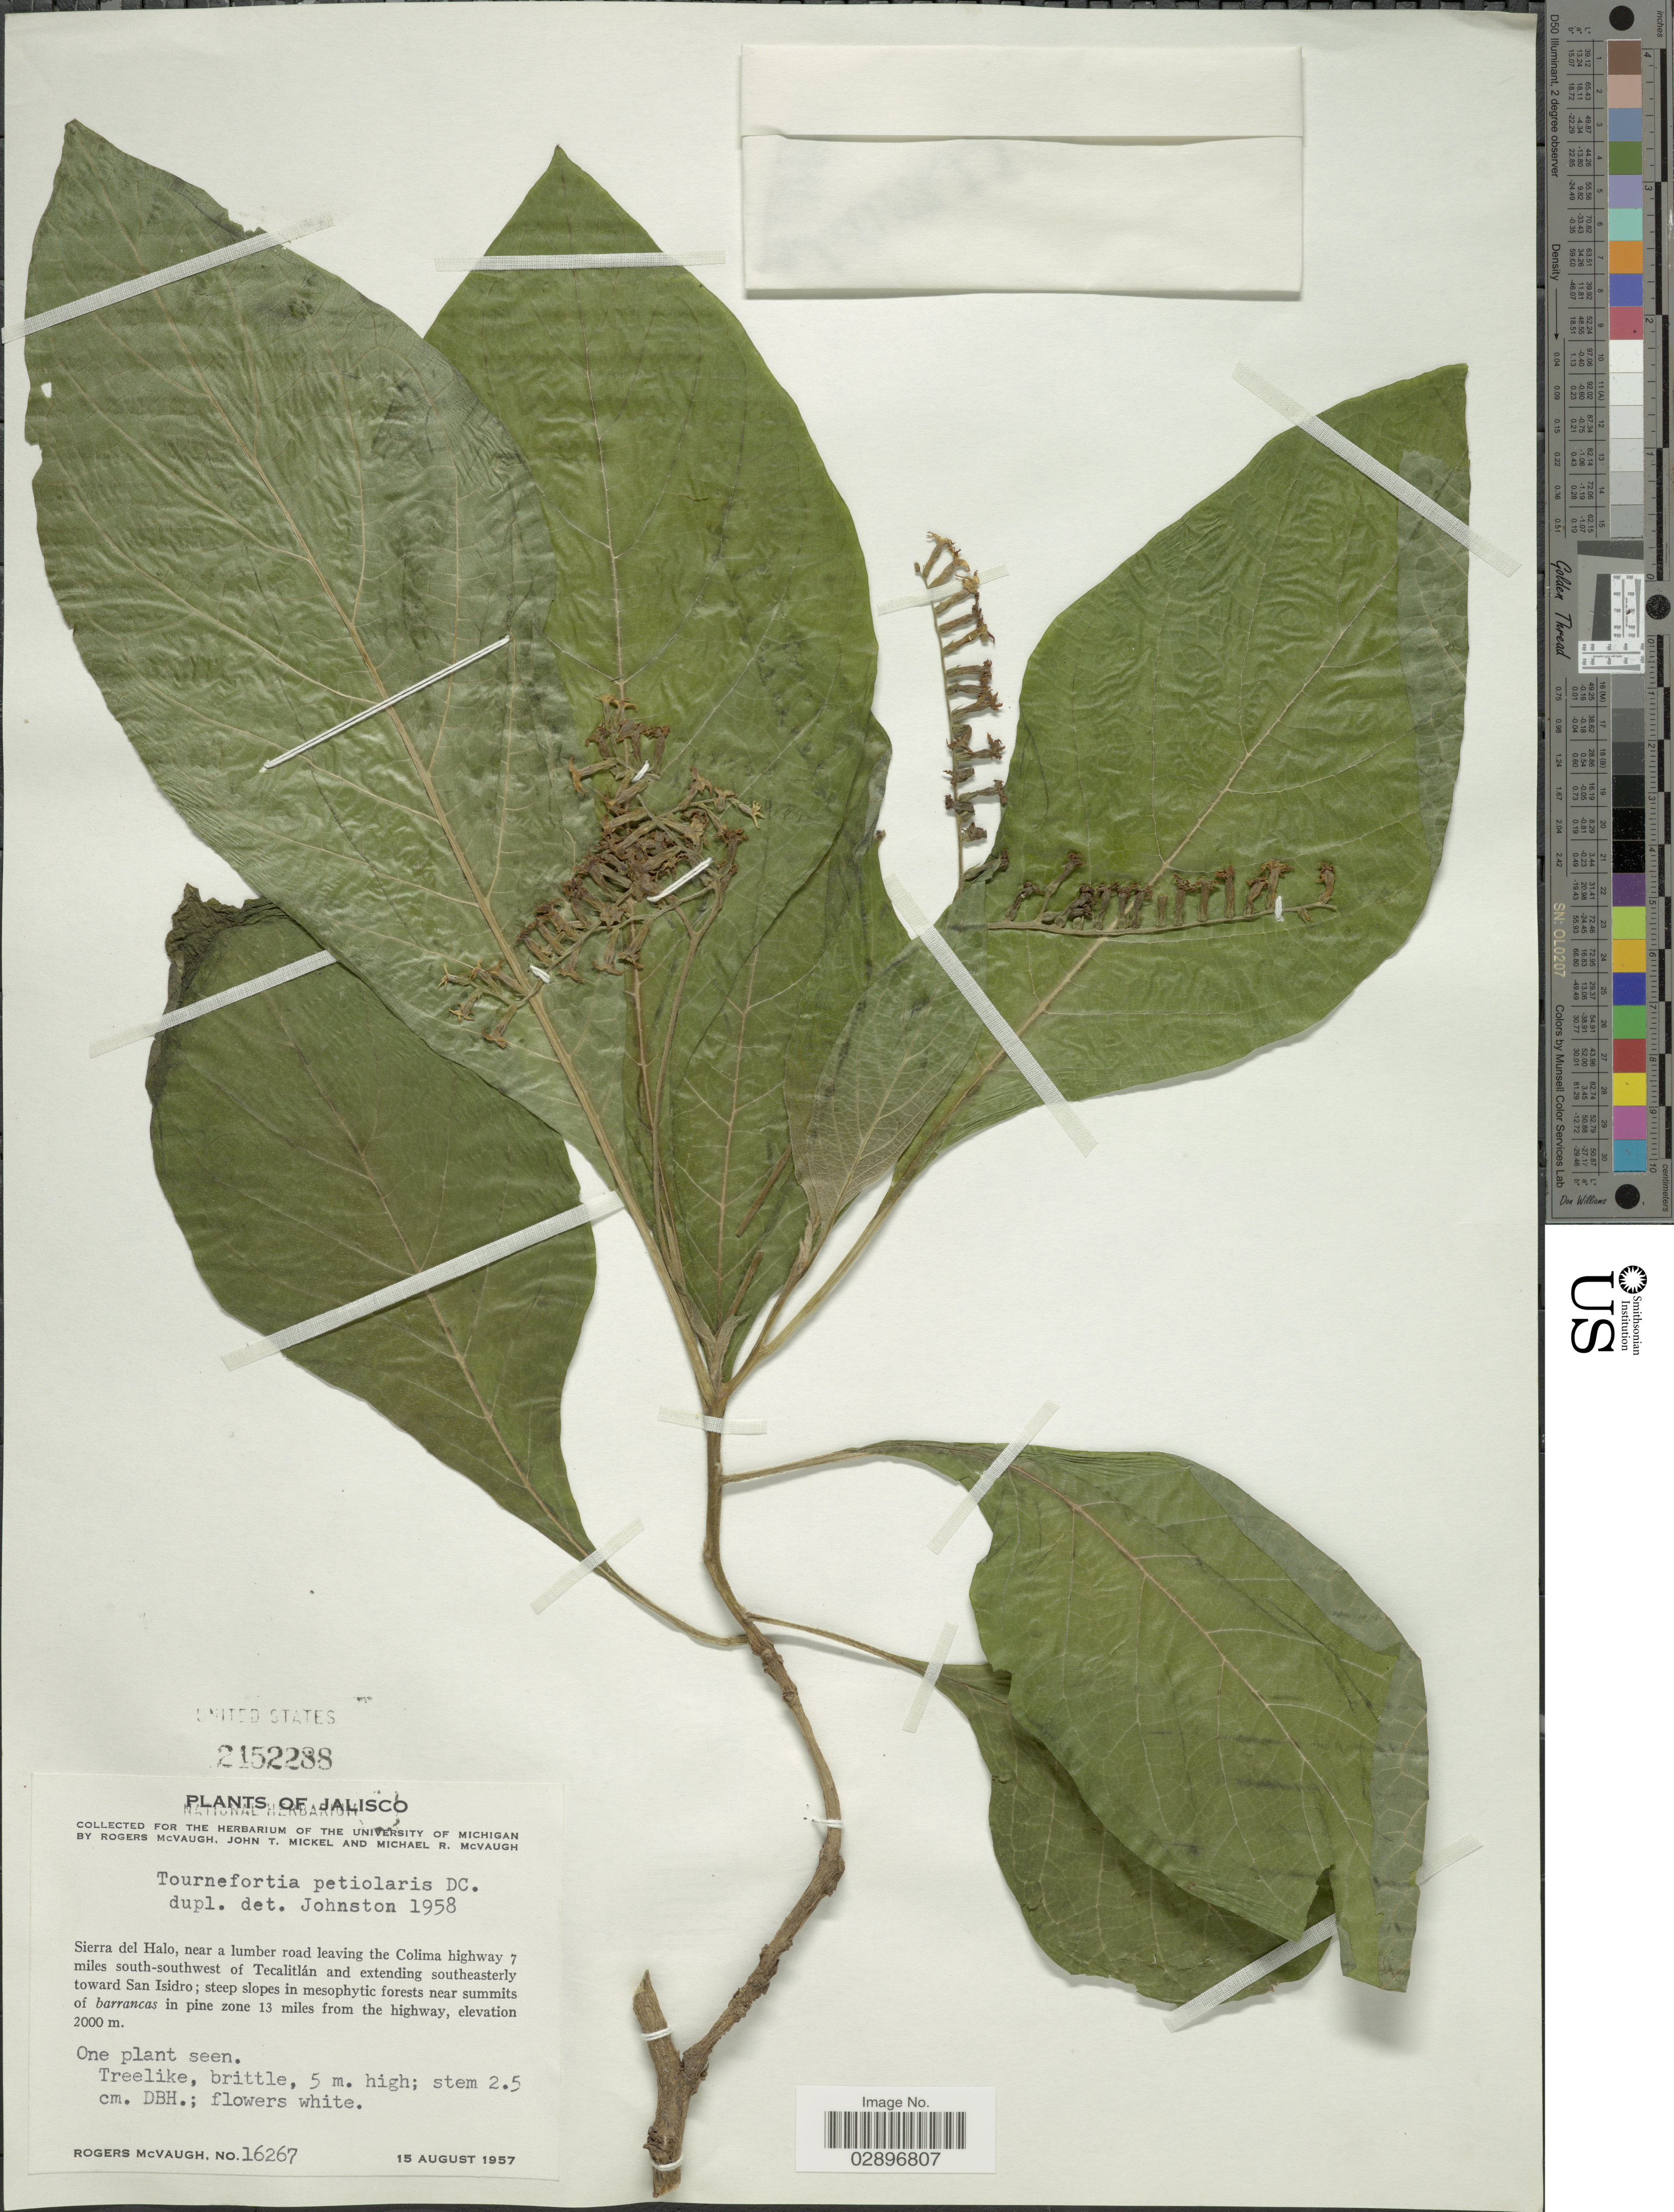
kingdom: Plantae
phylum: Tracheophyta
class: Magnoliopsida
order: Boraginales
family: Heliotropiaceae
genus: Tournefortia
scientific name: Tournefortia petiolaris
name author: DC.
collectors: R. McVaugh, J. T. Mickel & M. R. McVaugh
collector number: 16267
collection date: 1957-08-15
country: Mexico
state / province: Jalisco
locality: Sierra del Halo, near a lumber road leaving the Colima highway 7 miles south-southwest of Tecalitlán and extending southeasterly toward San Isidro. Near summits of barrancas in pine zone 13 miles from the highway.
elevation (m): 2000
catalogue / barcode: US 2152288